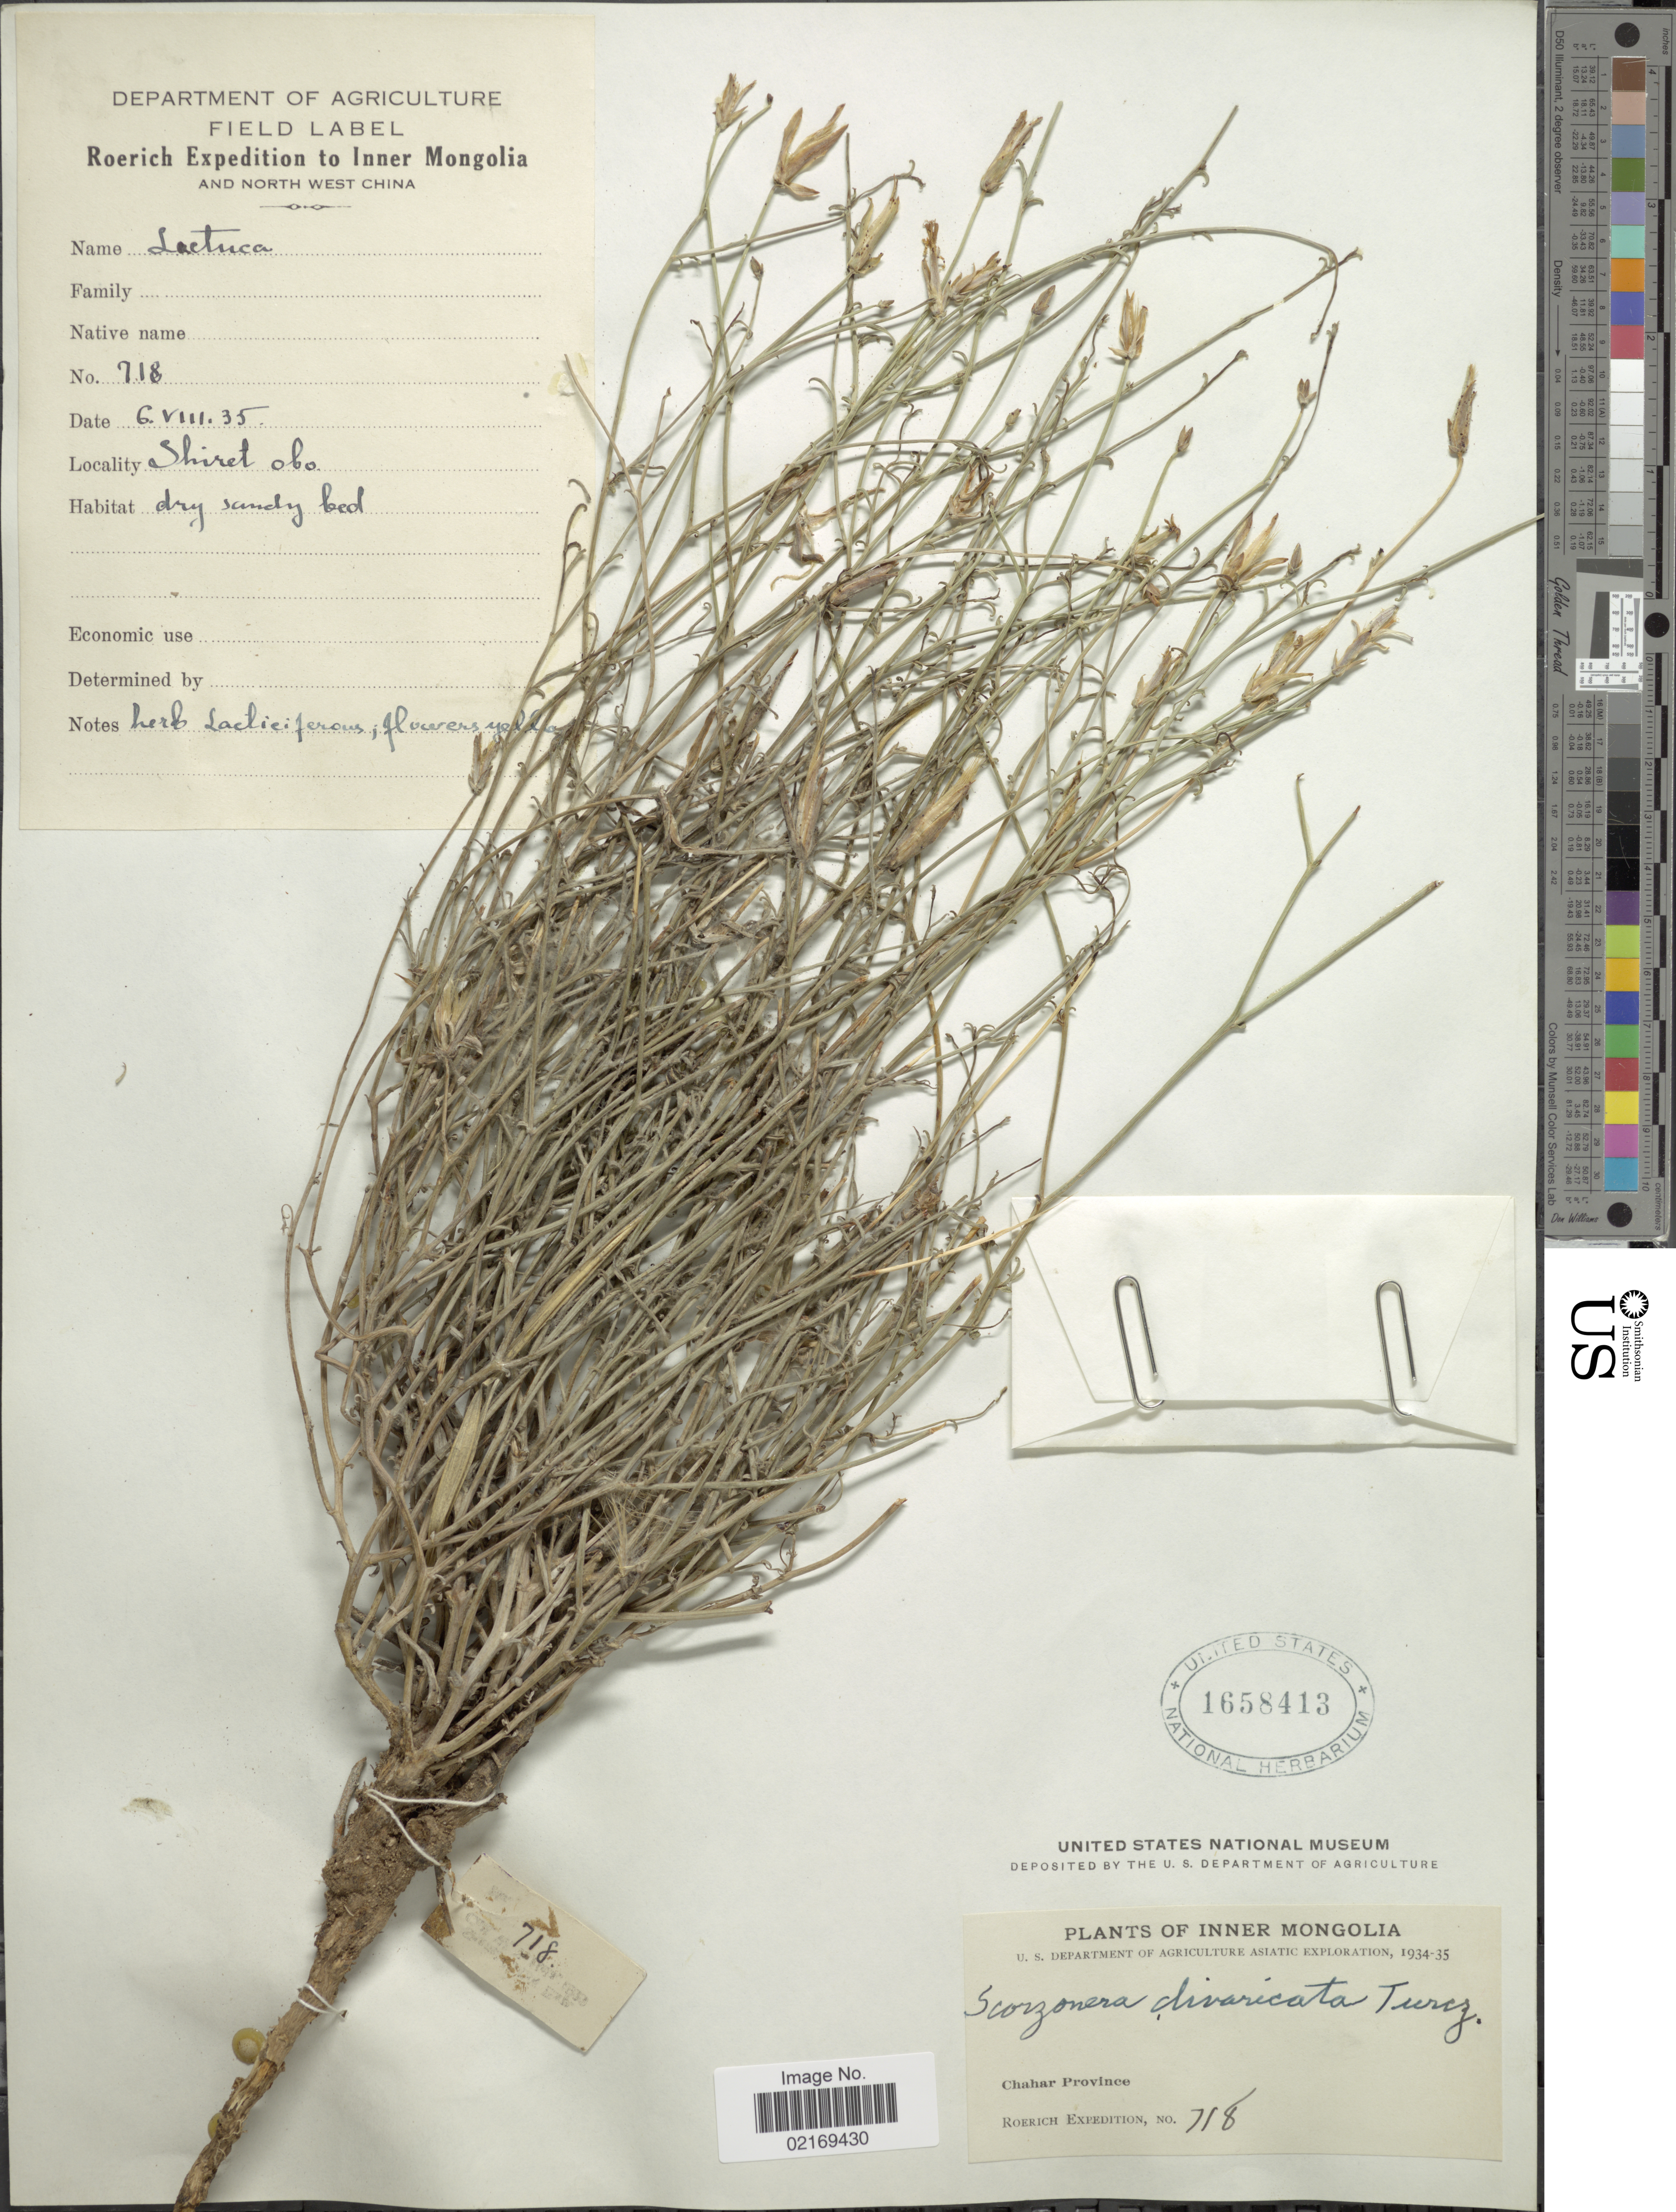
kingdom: Plantae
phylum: Tracheophyta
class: Magnoliopsida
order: Asterales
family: Asteraceae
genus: Scorzonera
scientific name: Scorzonera divaricata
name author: Turcz.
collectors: Roerich Expedition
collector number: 718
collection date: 1934/1935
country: China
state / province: Nei Monggol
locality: Inner Mongolia, Chahar Province.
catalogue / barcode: US 1658413